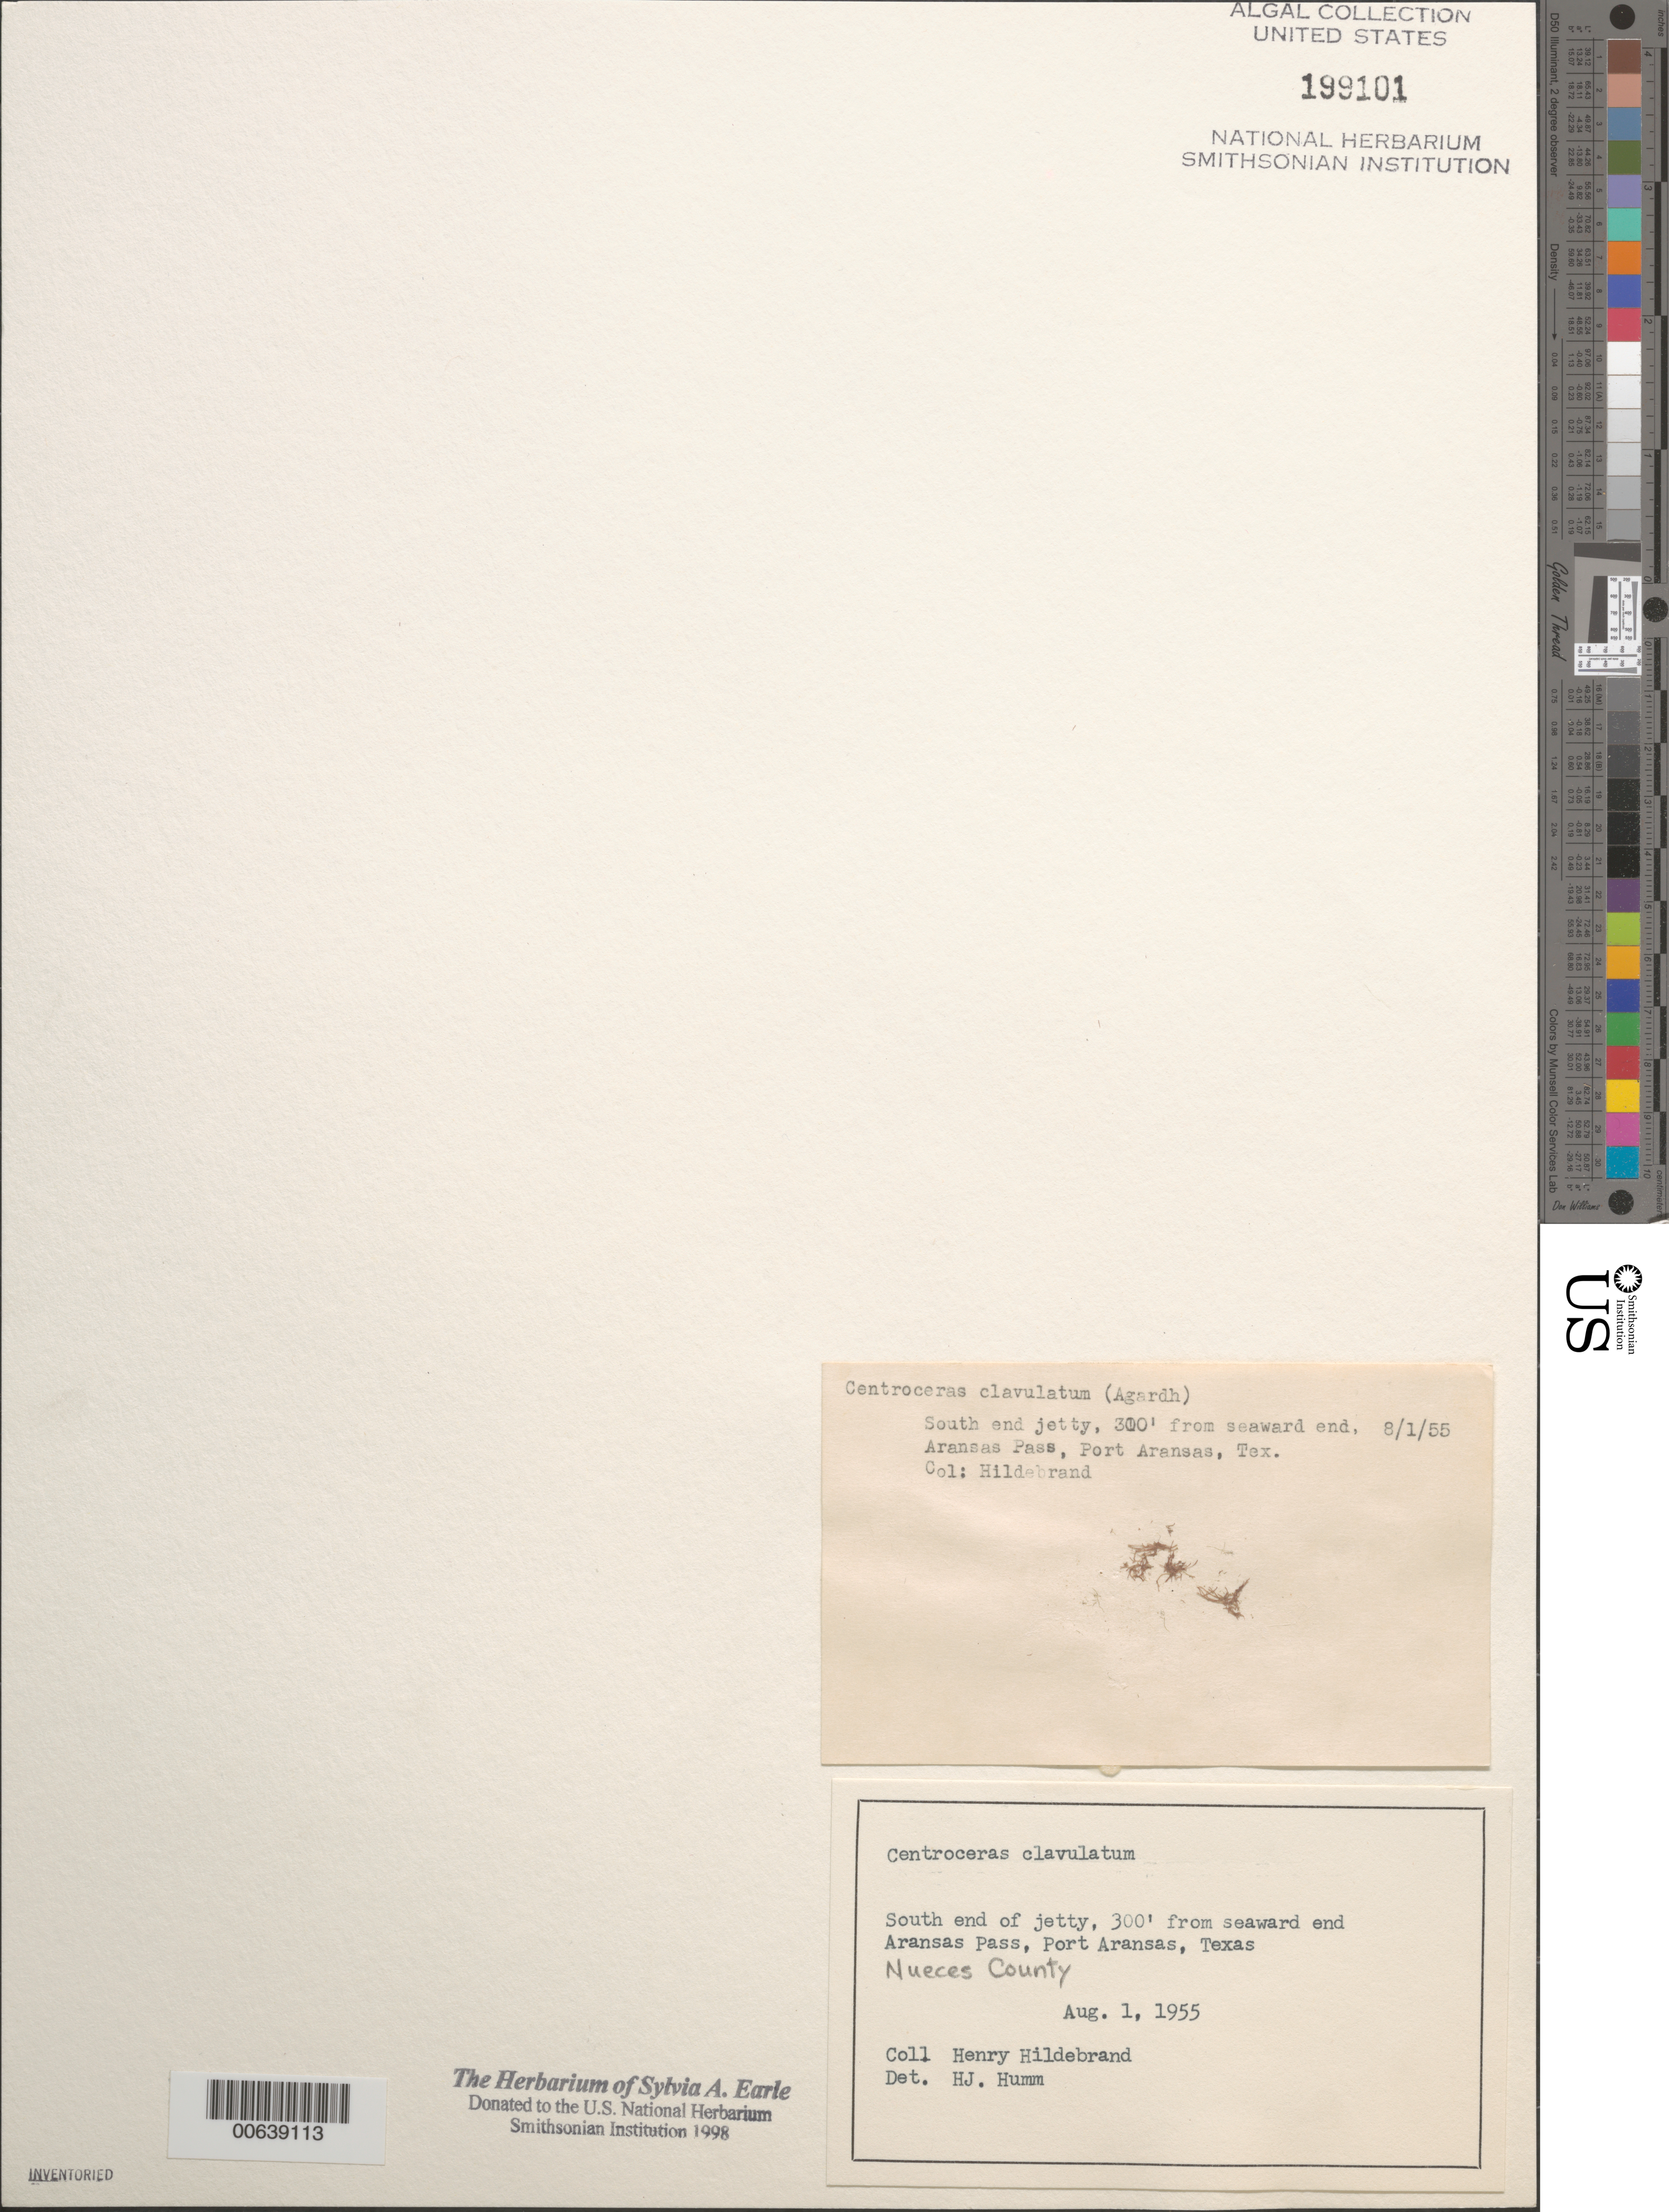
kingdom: Plantae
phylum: Rhodophyta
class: Florideophyceae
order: Ceramiales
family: Ceramiaceae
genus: Centroceras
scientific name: Centroceras clavulatum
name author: (C. Agardh) Mont.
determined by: Humm, Harold J.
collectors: H. Hildebrand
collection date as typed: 01 Aug 1955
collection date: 1955-08-01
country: United States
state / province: Texas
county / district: Nueces County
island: Mustang Island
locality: Aransas Pass, Port Aransas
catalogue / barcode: US 199101